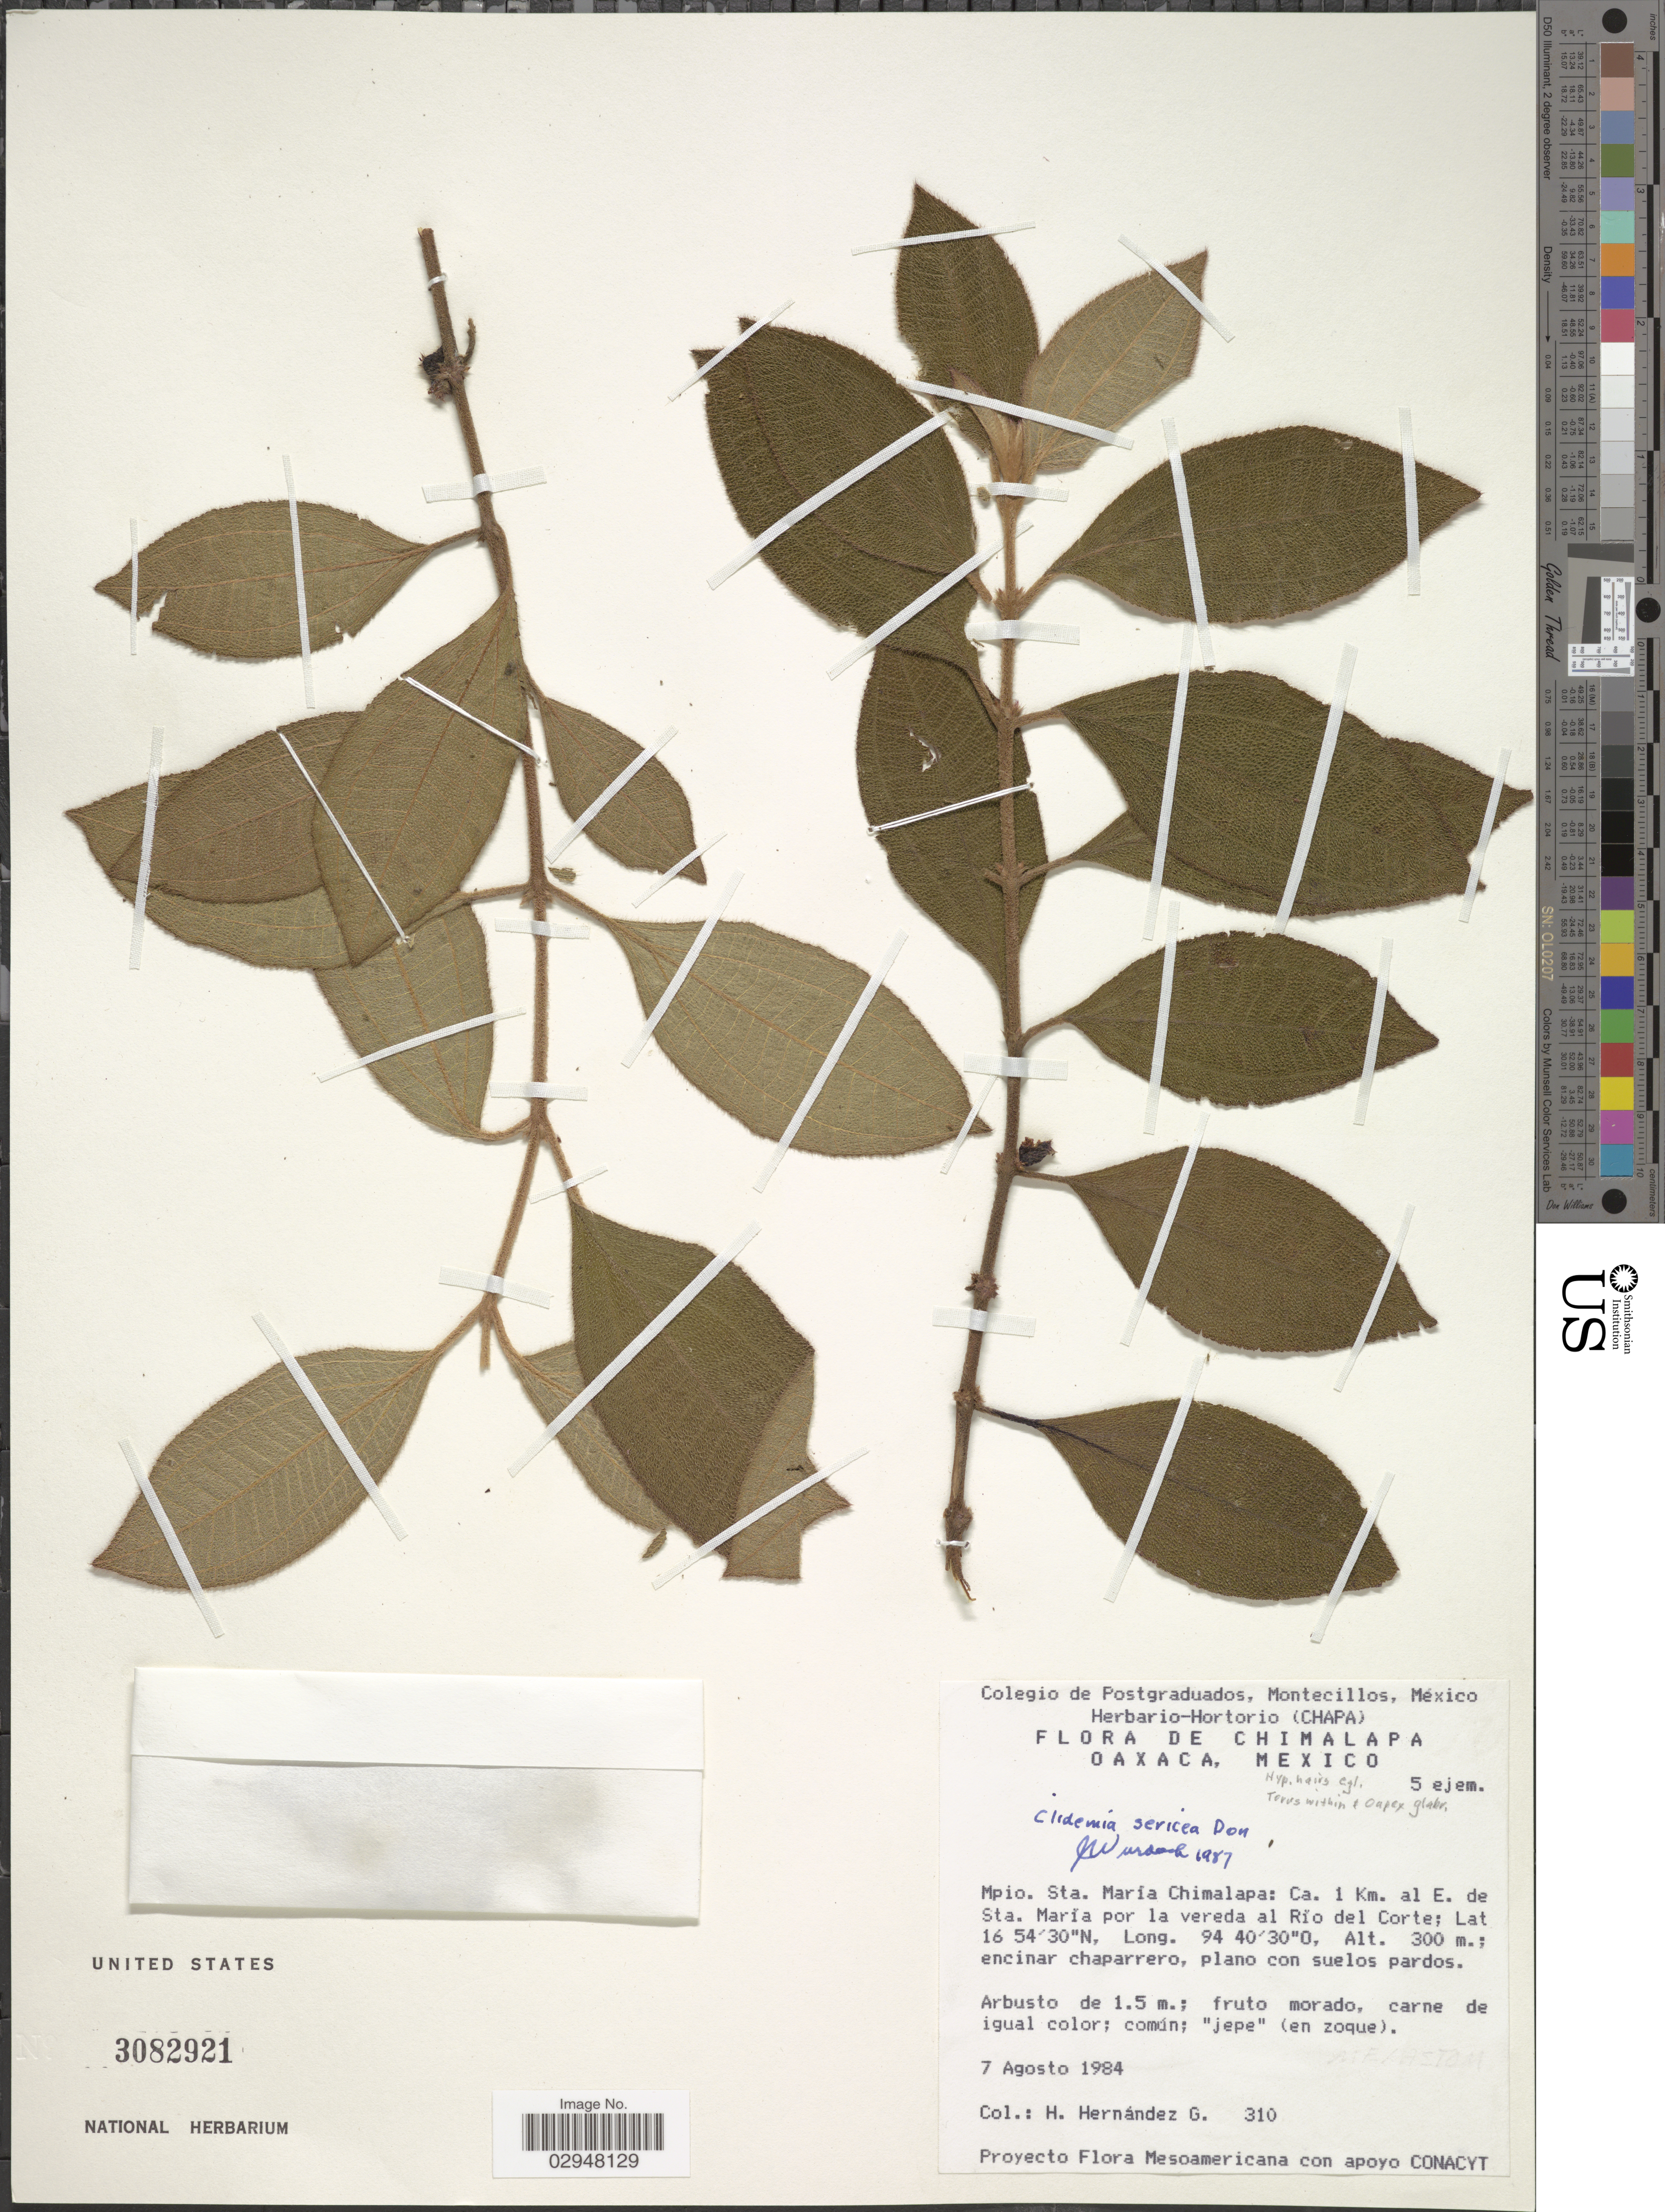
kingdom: Plantae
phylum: Tracheophyta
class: Magnoliopsida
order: Myrtales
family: Melastomataceae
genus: Clidemia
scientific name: Clidemia rubra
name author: (Aubl.) Mart.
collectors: H. Hernandez G.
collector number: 310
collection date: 1984-08-07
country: Mexico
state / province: Oaxaca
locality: Chimalapa. Mpio. Sta María Chimalapa: Ca. 1 Km. al E. de Sta. María por la vereda al Río del Corte.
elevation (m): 300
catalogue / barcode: US 3082921